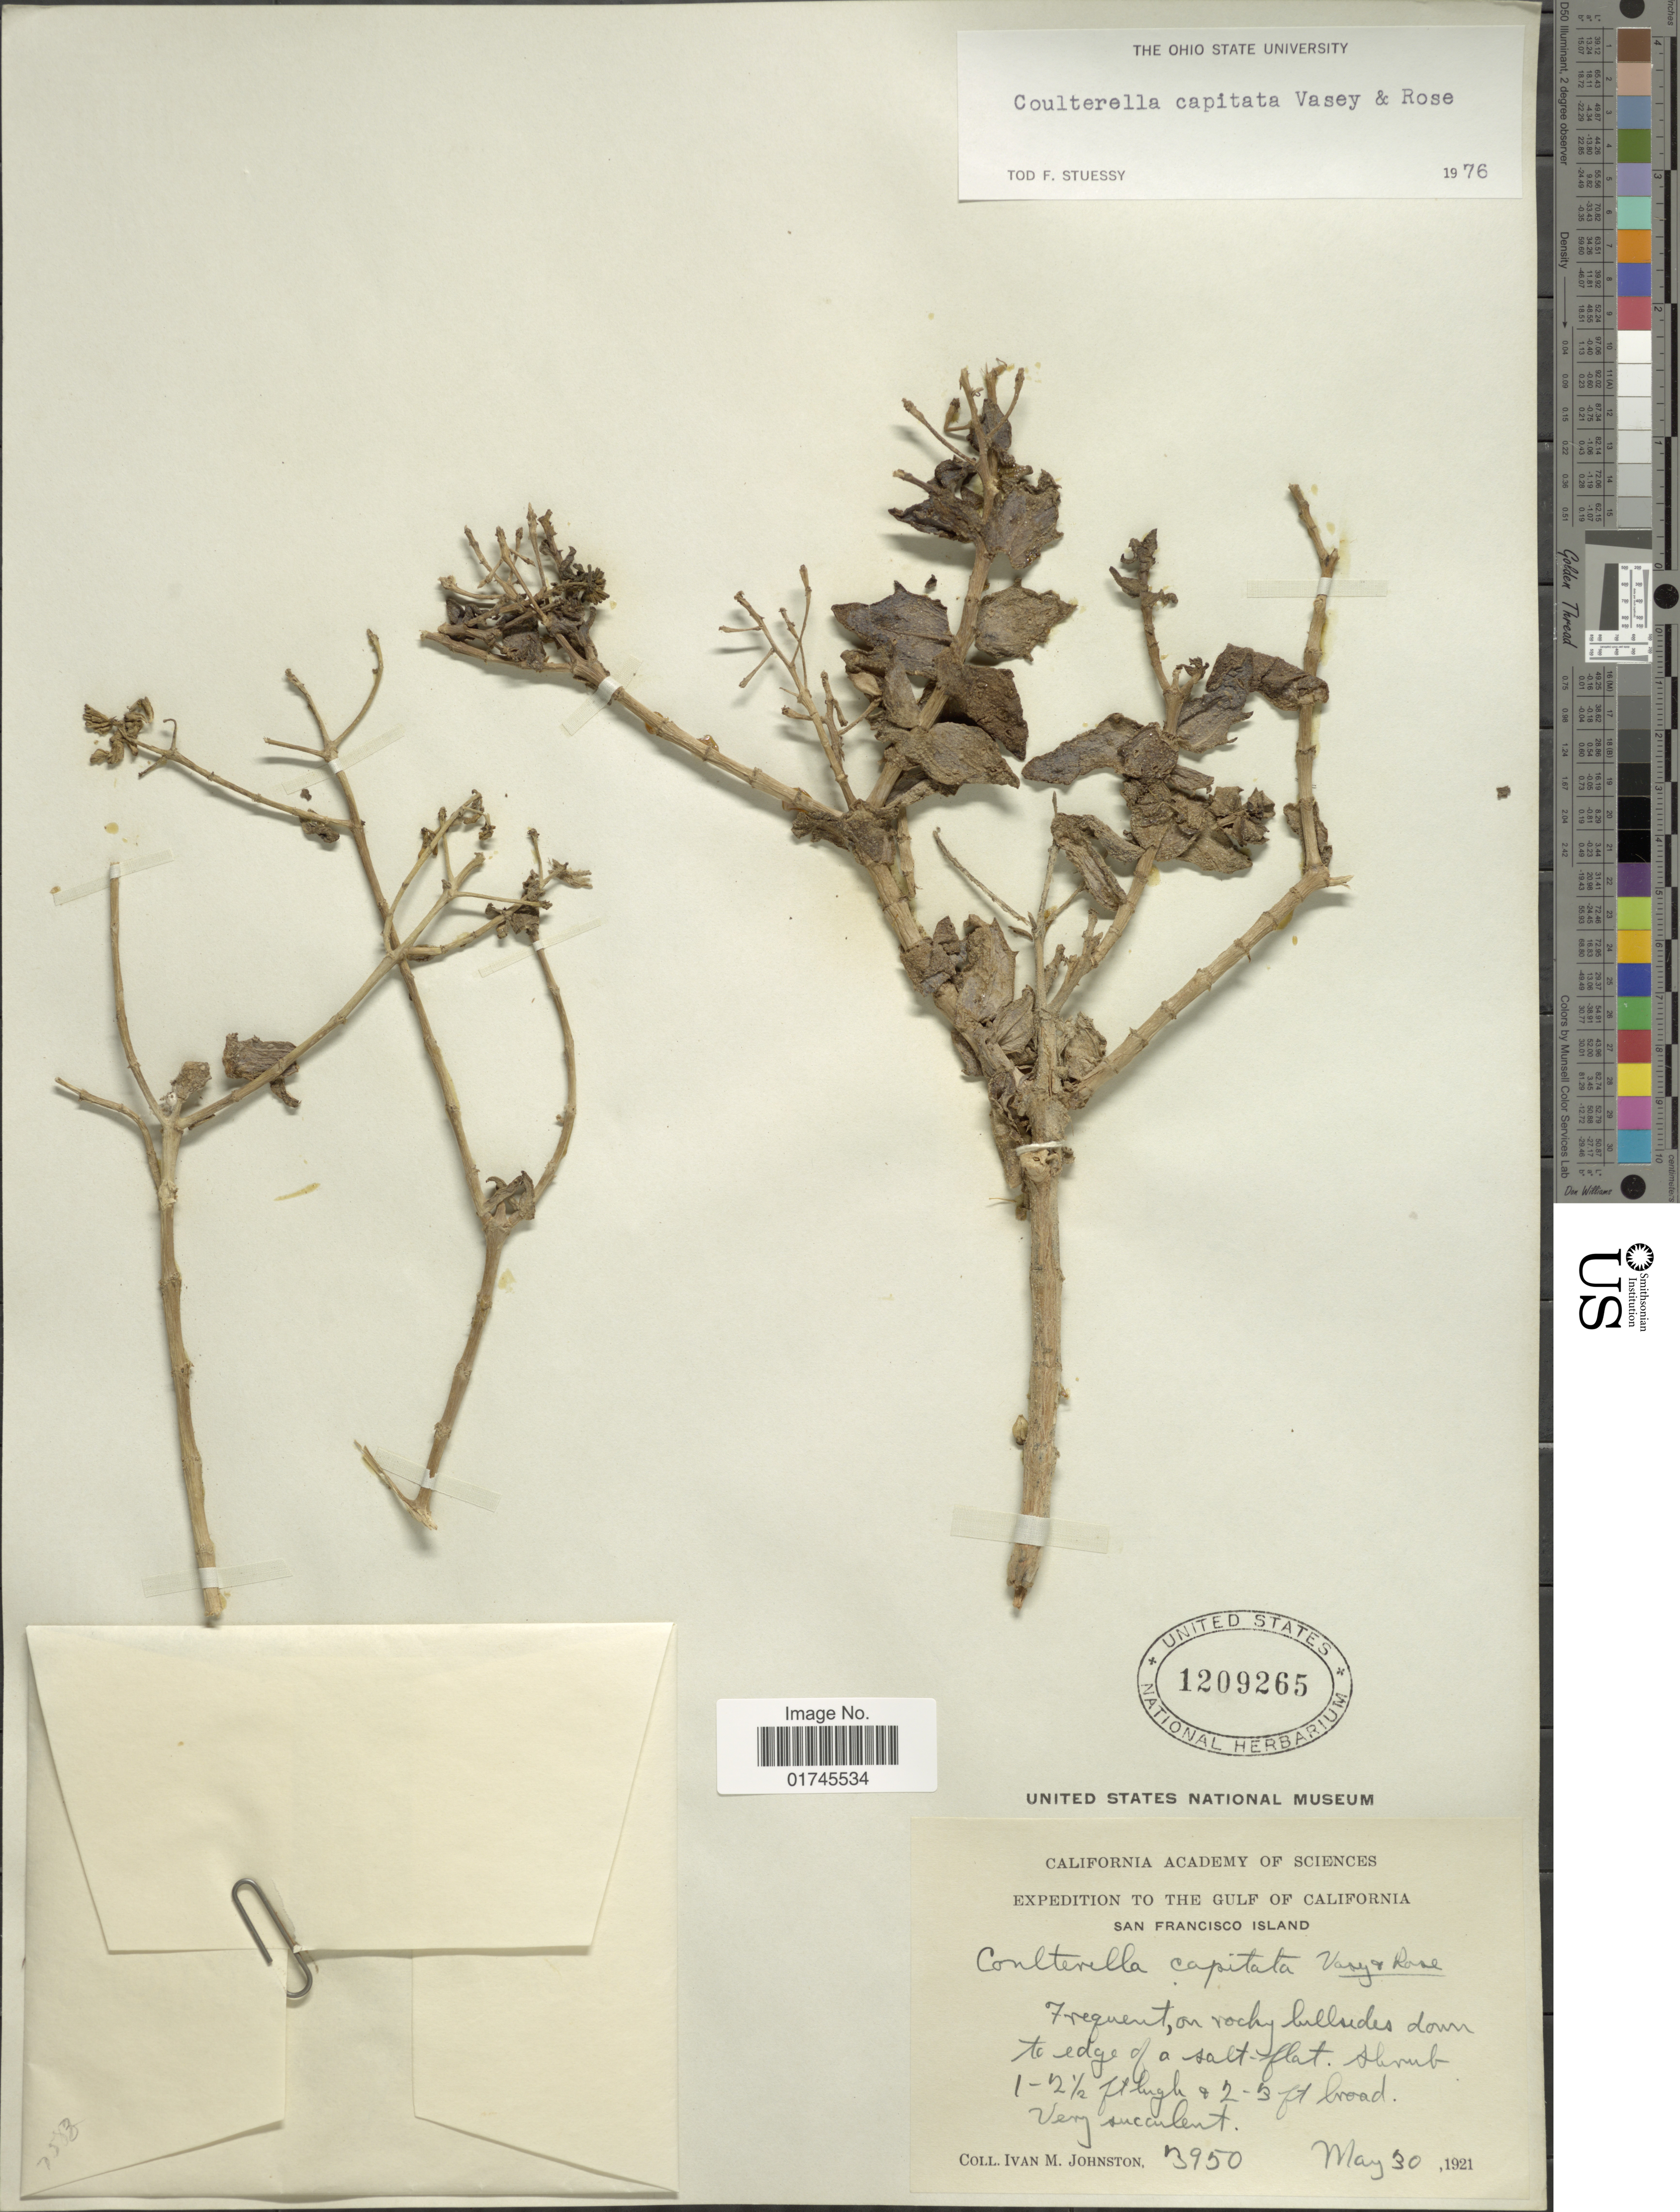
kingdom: Plantae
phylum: Tracheophyta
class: Magnoliopsida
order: Asterales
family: Asteraceae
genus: Coulterella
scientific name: Coulterella capitata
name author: Vasey & Rose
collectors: I.M. Johnston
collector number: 3950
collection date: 1921-05-30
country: Mexico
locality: The Gulf of California, San Francisco Island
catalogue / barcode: US 1209265